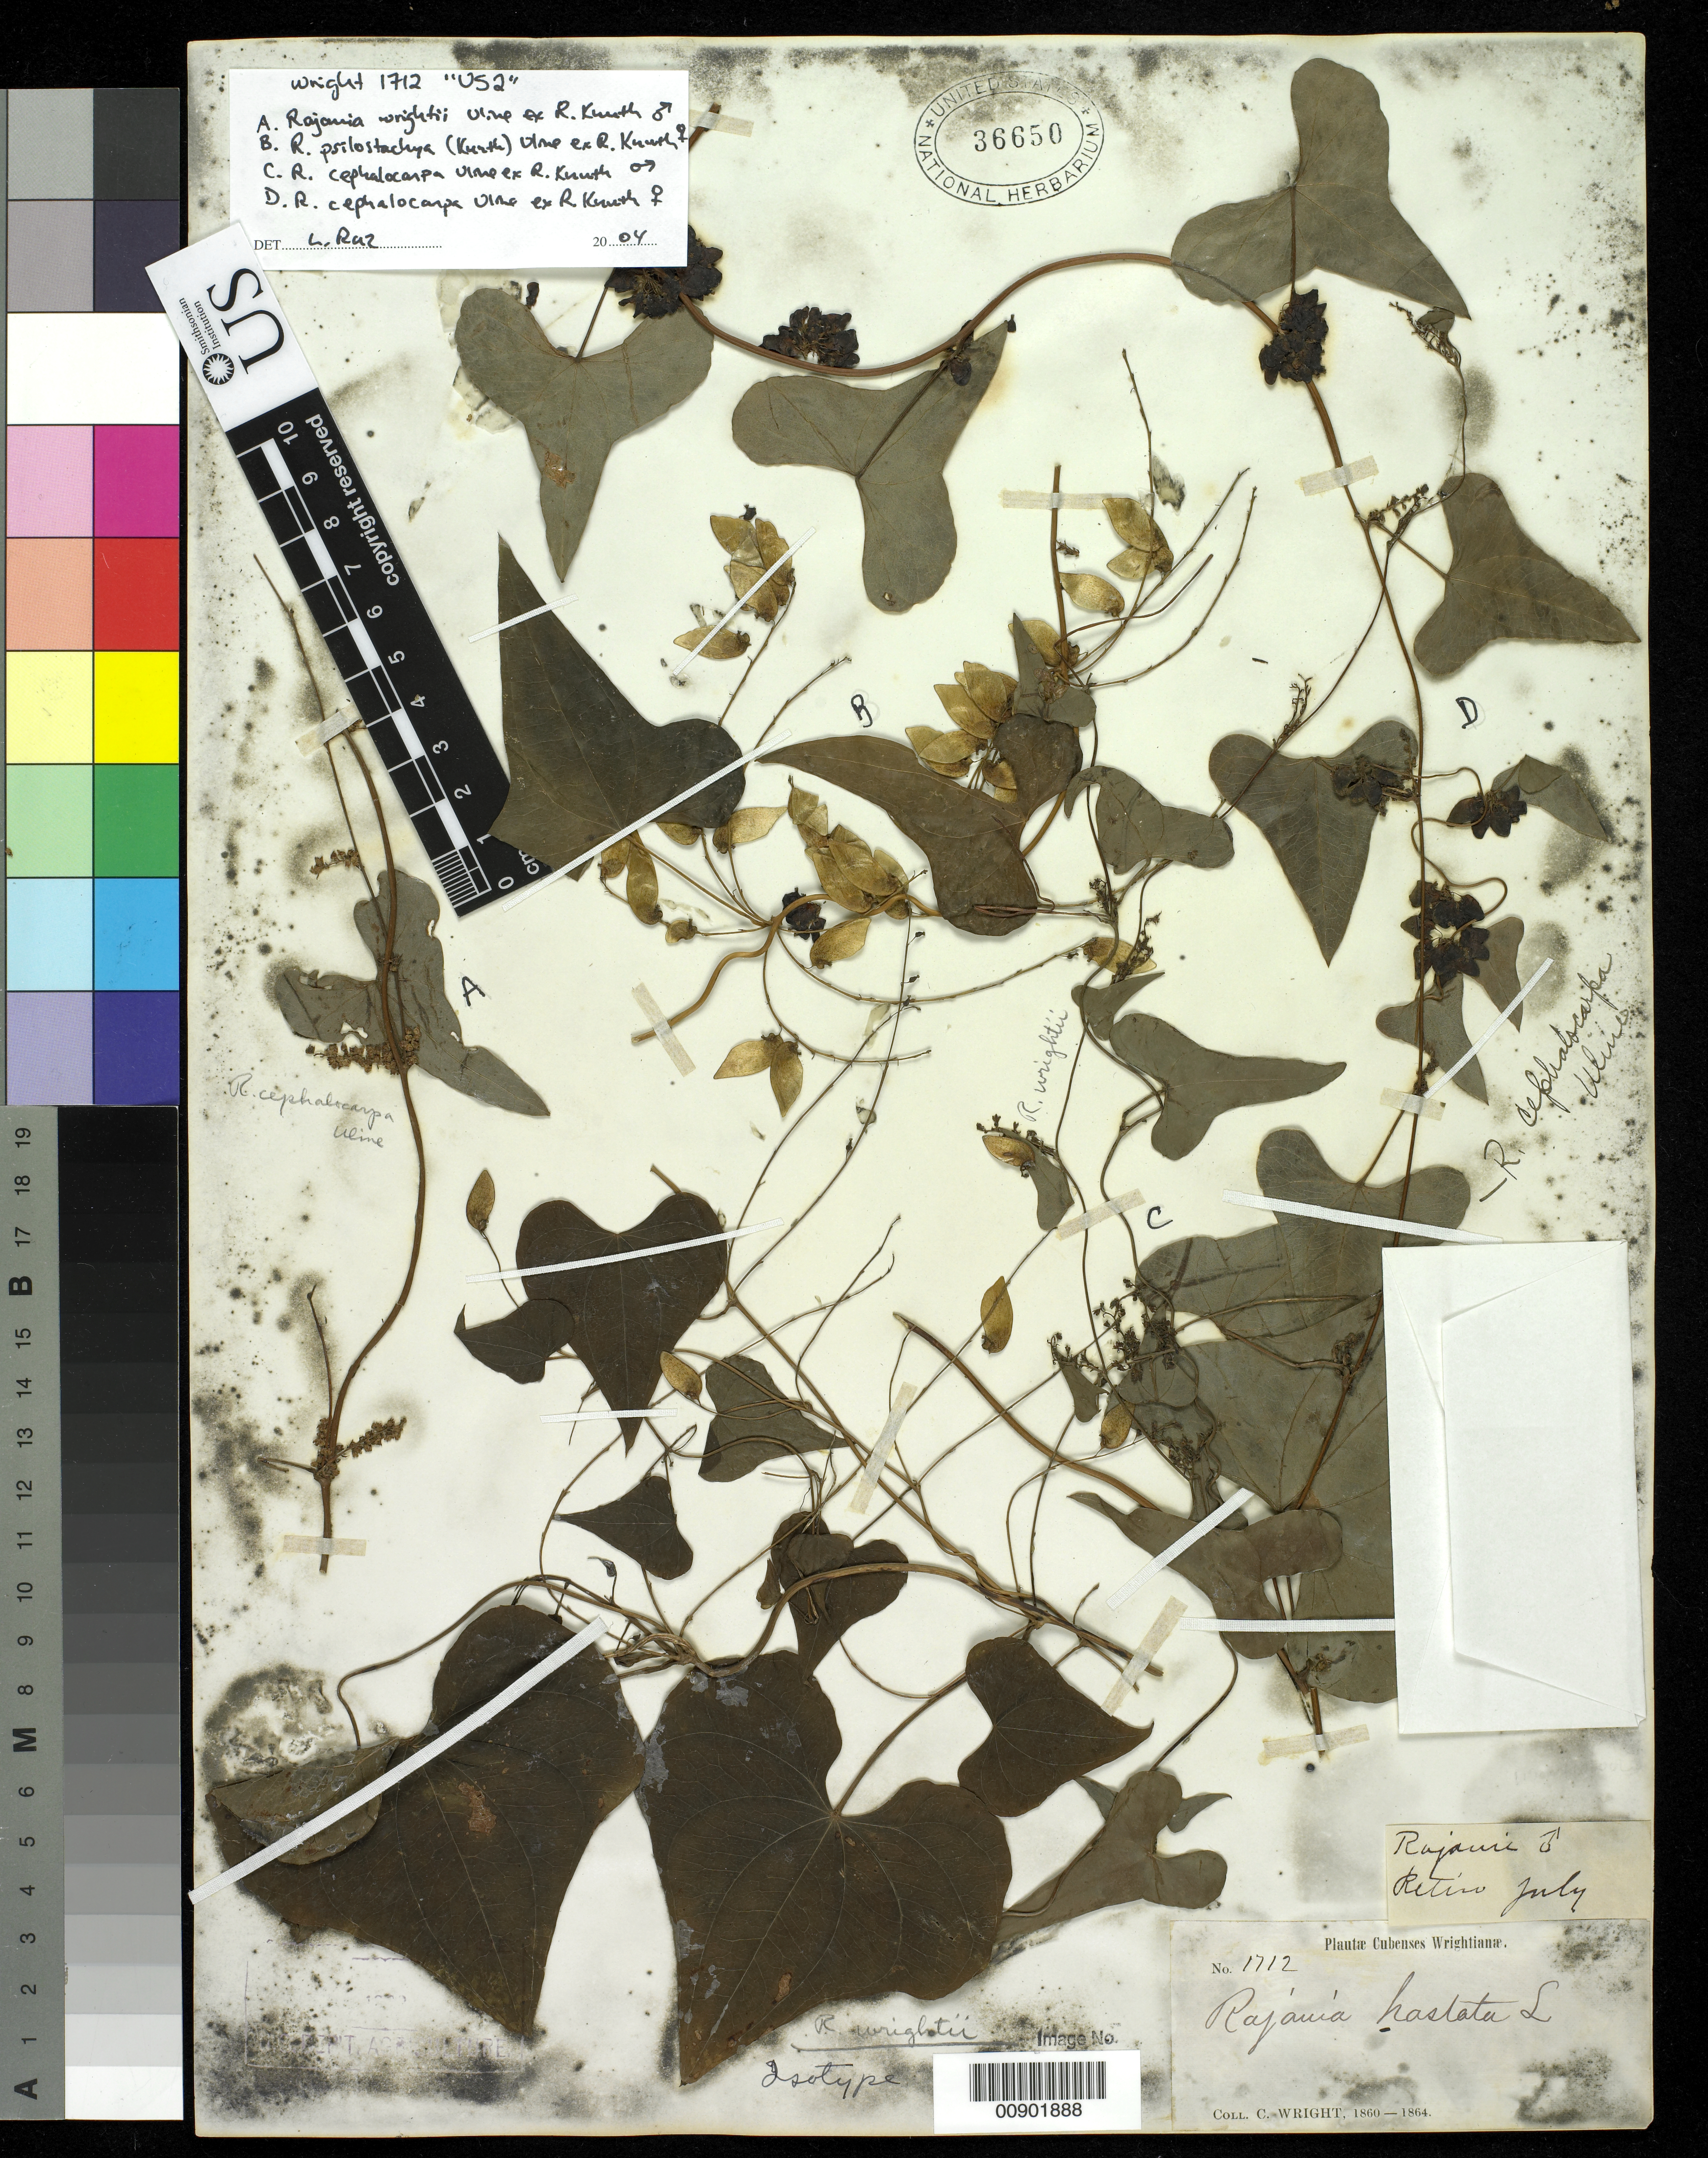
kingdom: Plantae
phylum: Tracheophyta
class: Liliopsida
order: Dioscoreales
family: Dioscoreaceae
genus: Rajania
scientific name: Rajania cephalocarpa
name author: Uline ex R. Knuth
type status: Type Collection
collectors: C. Wright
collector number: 1712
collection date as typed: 1860 to -- --- 1864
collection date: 1860/1864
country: Cuba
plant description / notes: This US sheet is apparently mounted with 4 specimens representing 3 different species, 2 of which are types.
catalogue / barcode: US 36650